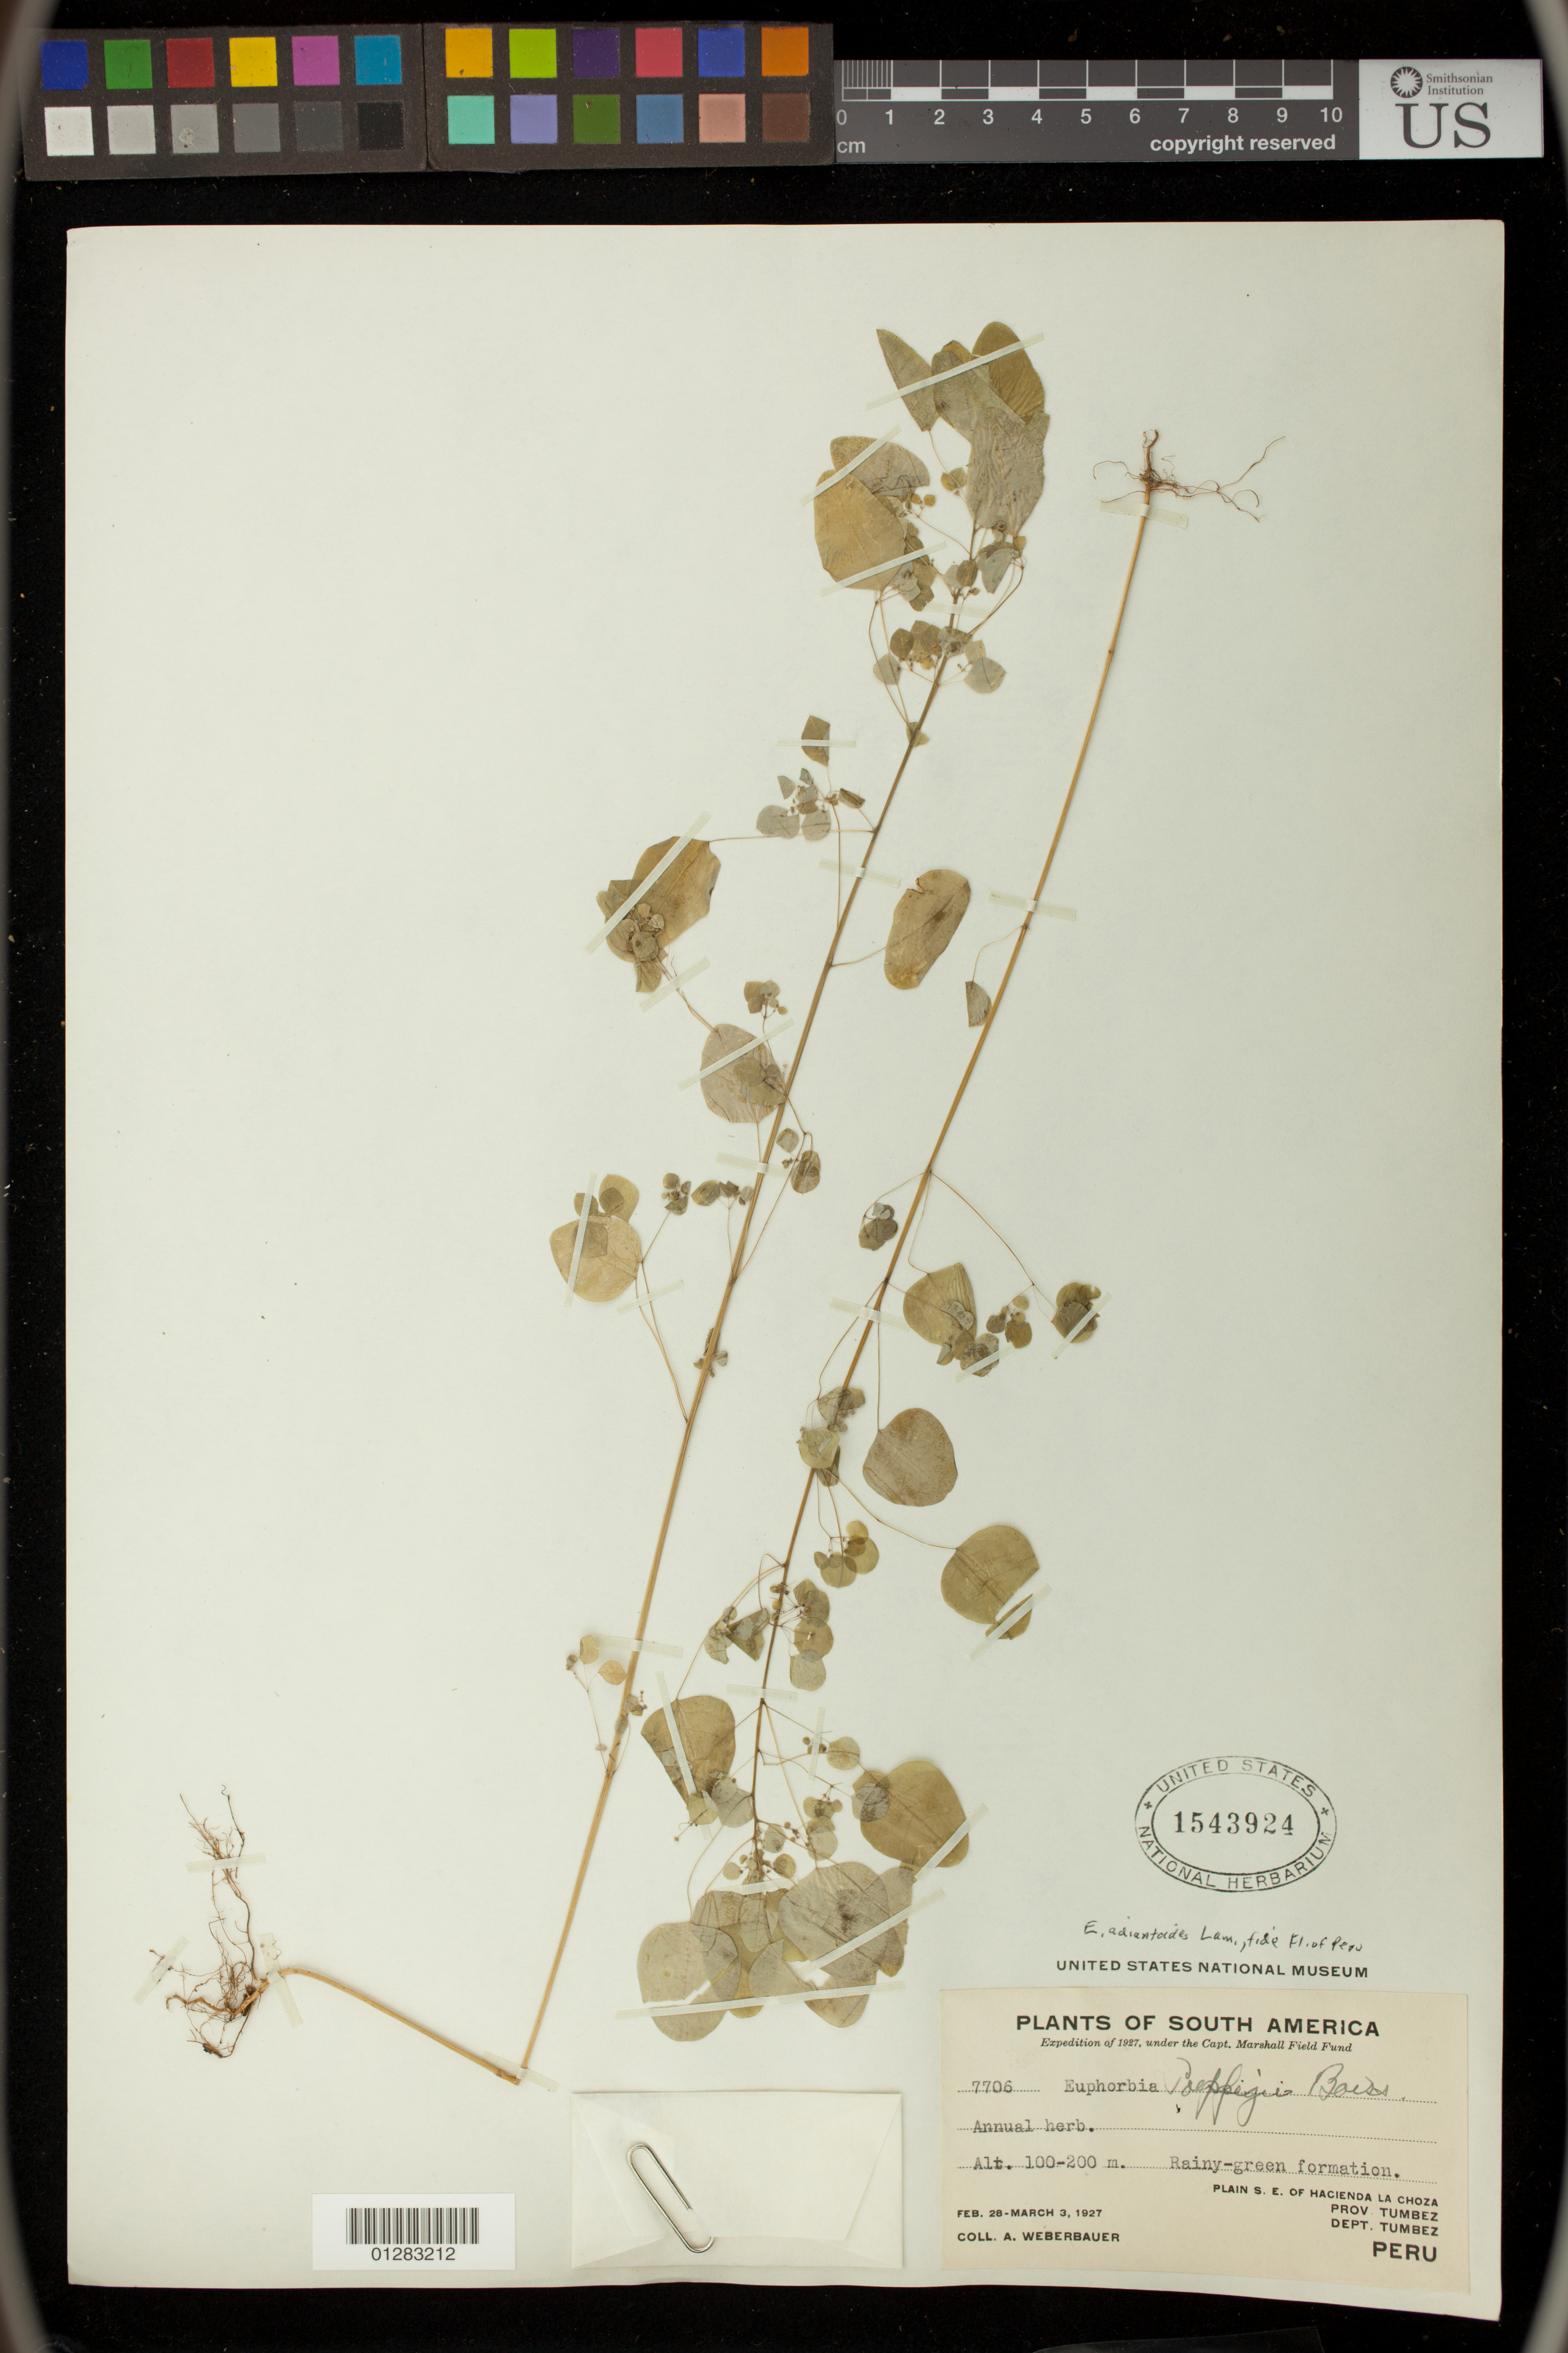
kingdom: Plantae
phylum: Tracheophyta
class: Magnoliopsida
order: Malpighiales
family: Euphorbiaceae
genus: Euphorbia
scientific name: Euphorbia adiantoides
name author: Lam.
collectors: A. Weberbauer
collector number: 7706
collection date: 1927-02-28/1927-03-03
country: Peru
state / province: Tumbes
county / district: Tumbes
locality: Plain S. E. of Hacienda La Choza, prov. Tumbez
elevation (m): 30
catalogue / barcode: US 1543924